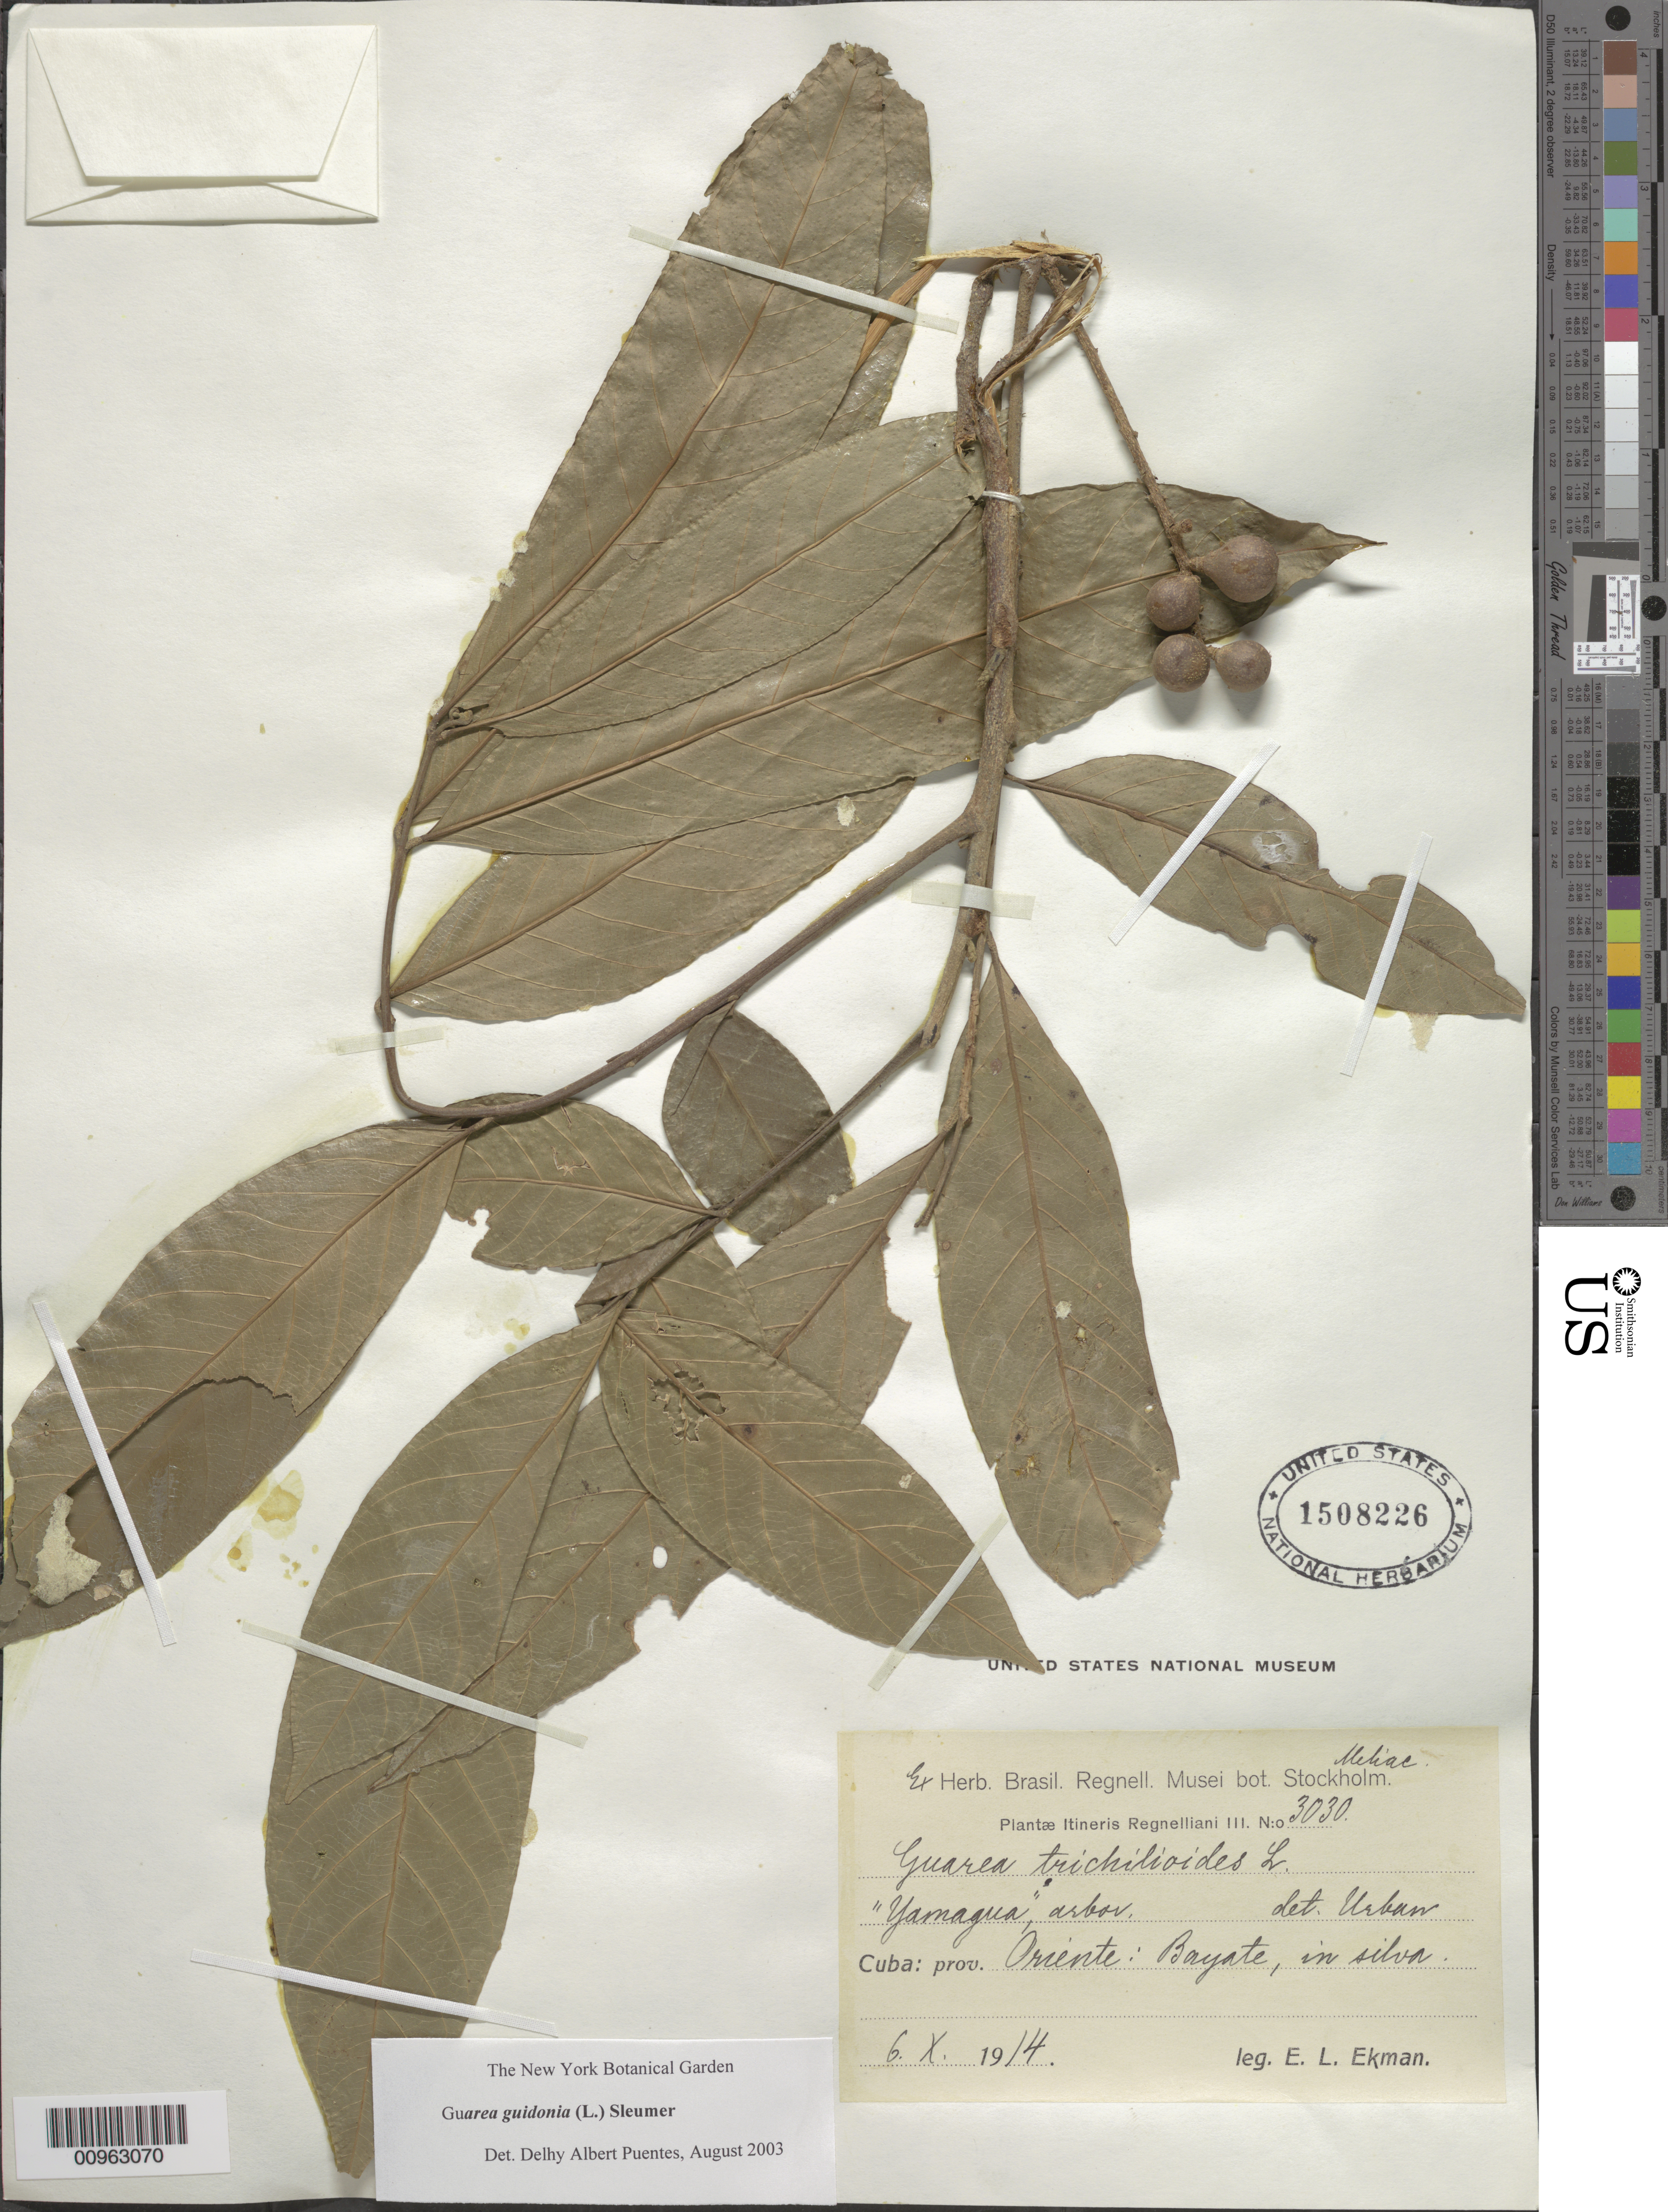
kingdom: Plantae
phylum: Tracheophyta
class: Magnoliopsida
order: Sapindales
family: Meliaceae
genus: Guarea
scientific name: Guarea guidonia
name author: (L.) Sleumer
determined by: Puentes, D. A.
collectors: E. L. Ekman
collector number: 3030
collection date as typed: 06 Dec 1914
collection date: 1914-12-06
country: Cuba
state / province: Oriente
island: Cuba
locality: Bayate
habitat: In silvis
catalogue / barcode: US 1508226